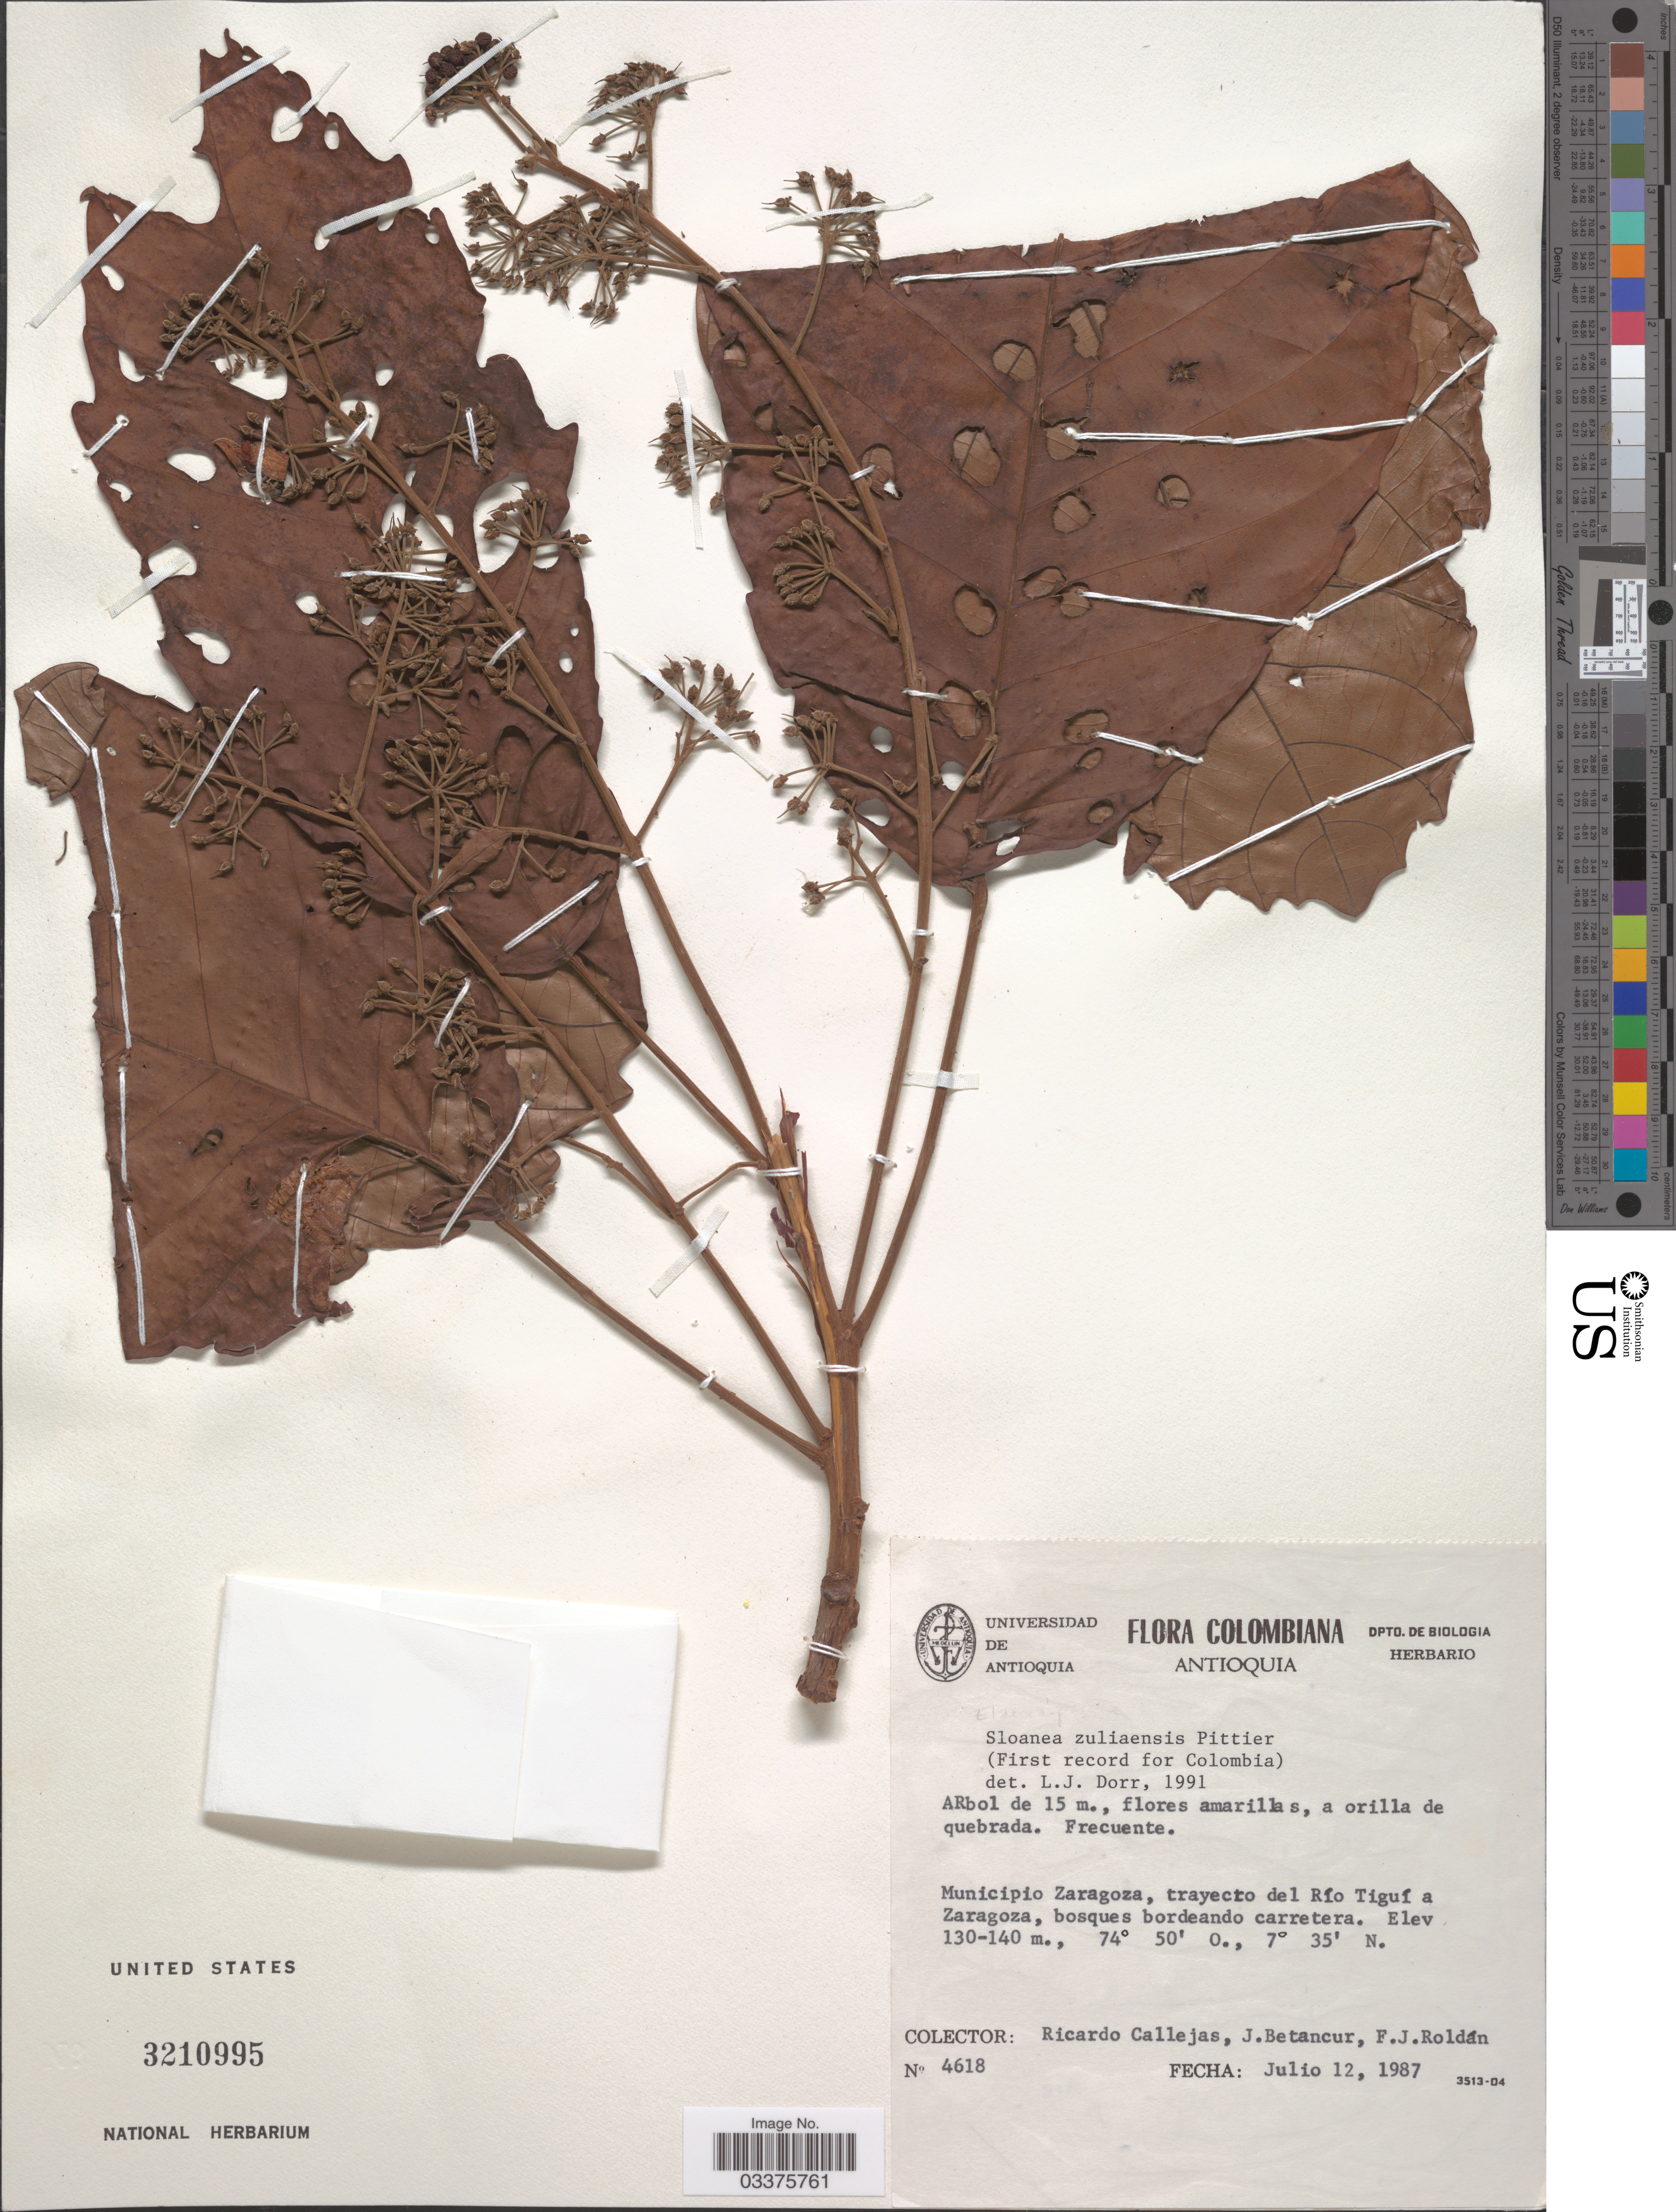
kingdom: Plantae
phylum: Tracheophyta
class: Magnoliopsida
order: Oxalidales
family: Elaeocarpaceae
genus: Sloanea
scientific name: Sloanea zuliaensis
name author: Pittier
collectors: R. Callejas, J. Betancur & F. J. Roldán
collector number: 4618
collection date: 1987-07-12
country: Colombia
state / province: Antioquia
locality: Municipio Zaragoza, trayecto del Río Tiguí a Zaragoza.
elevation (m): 130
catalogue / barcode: US 3210995